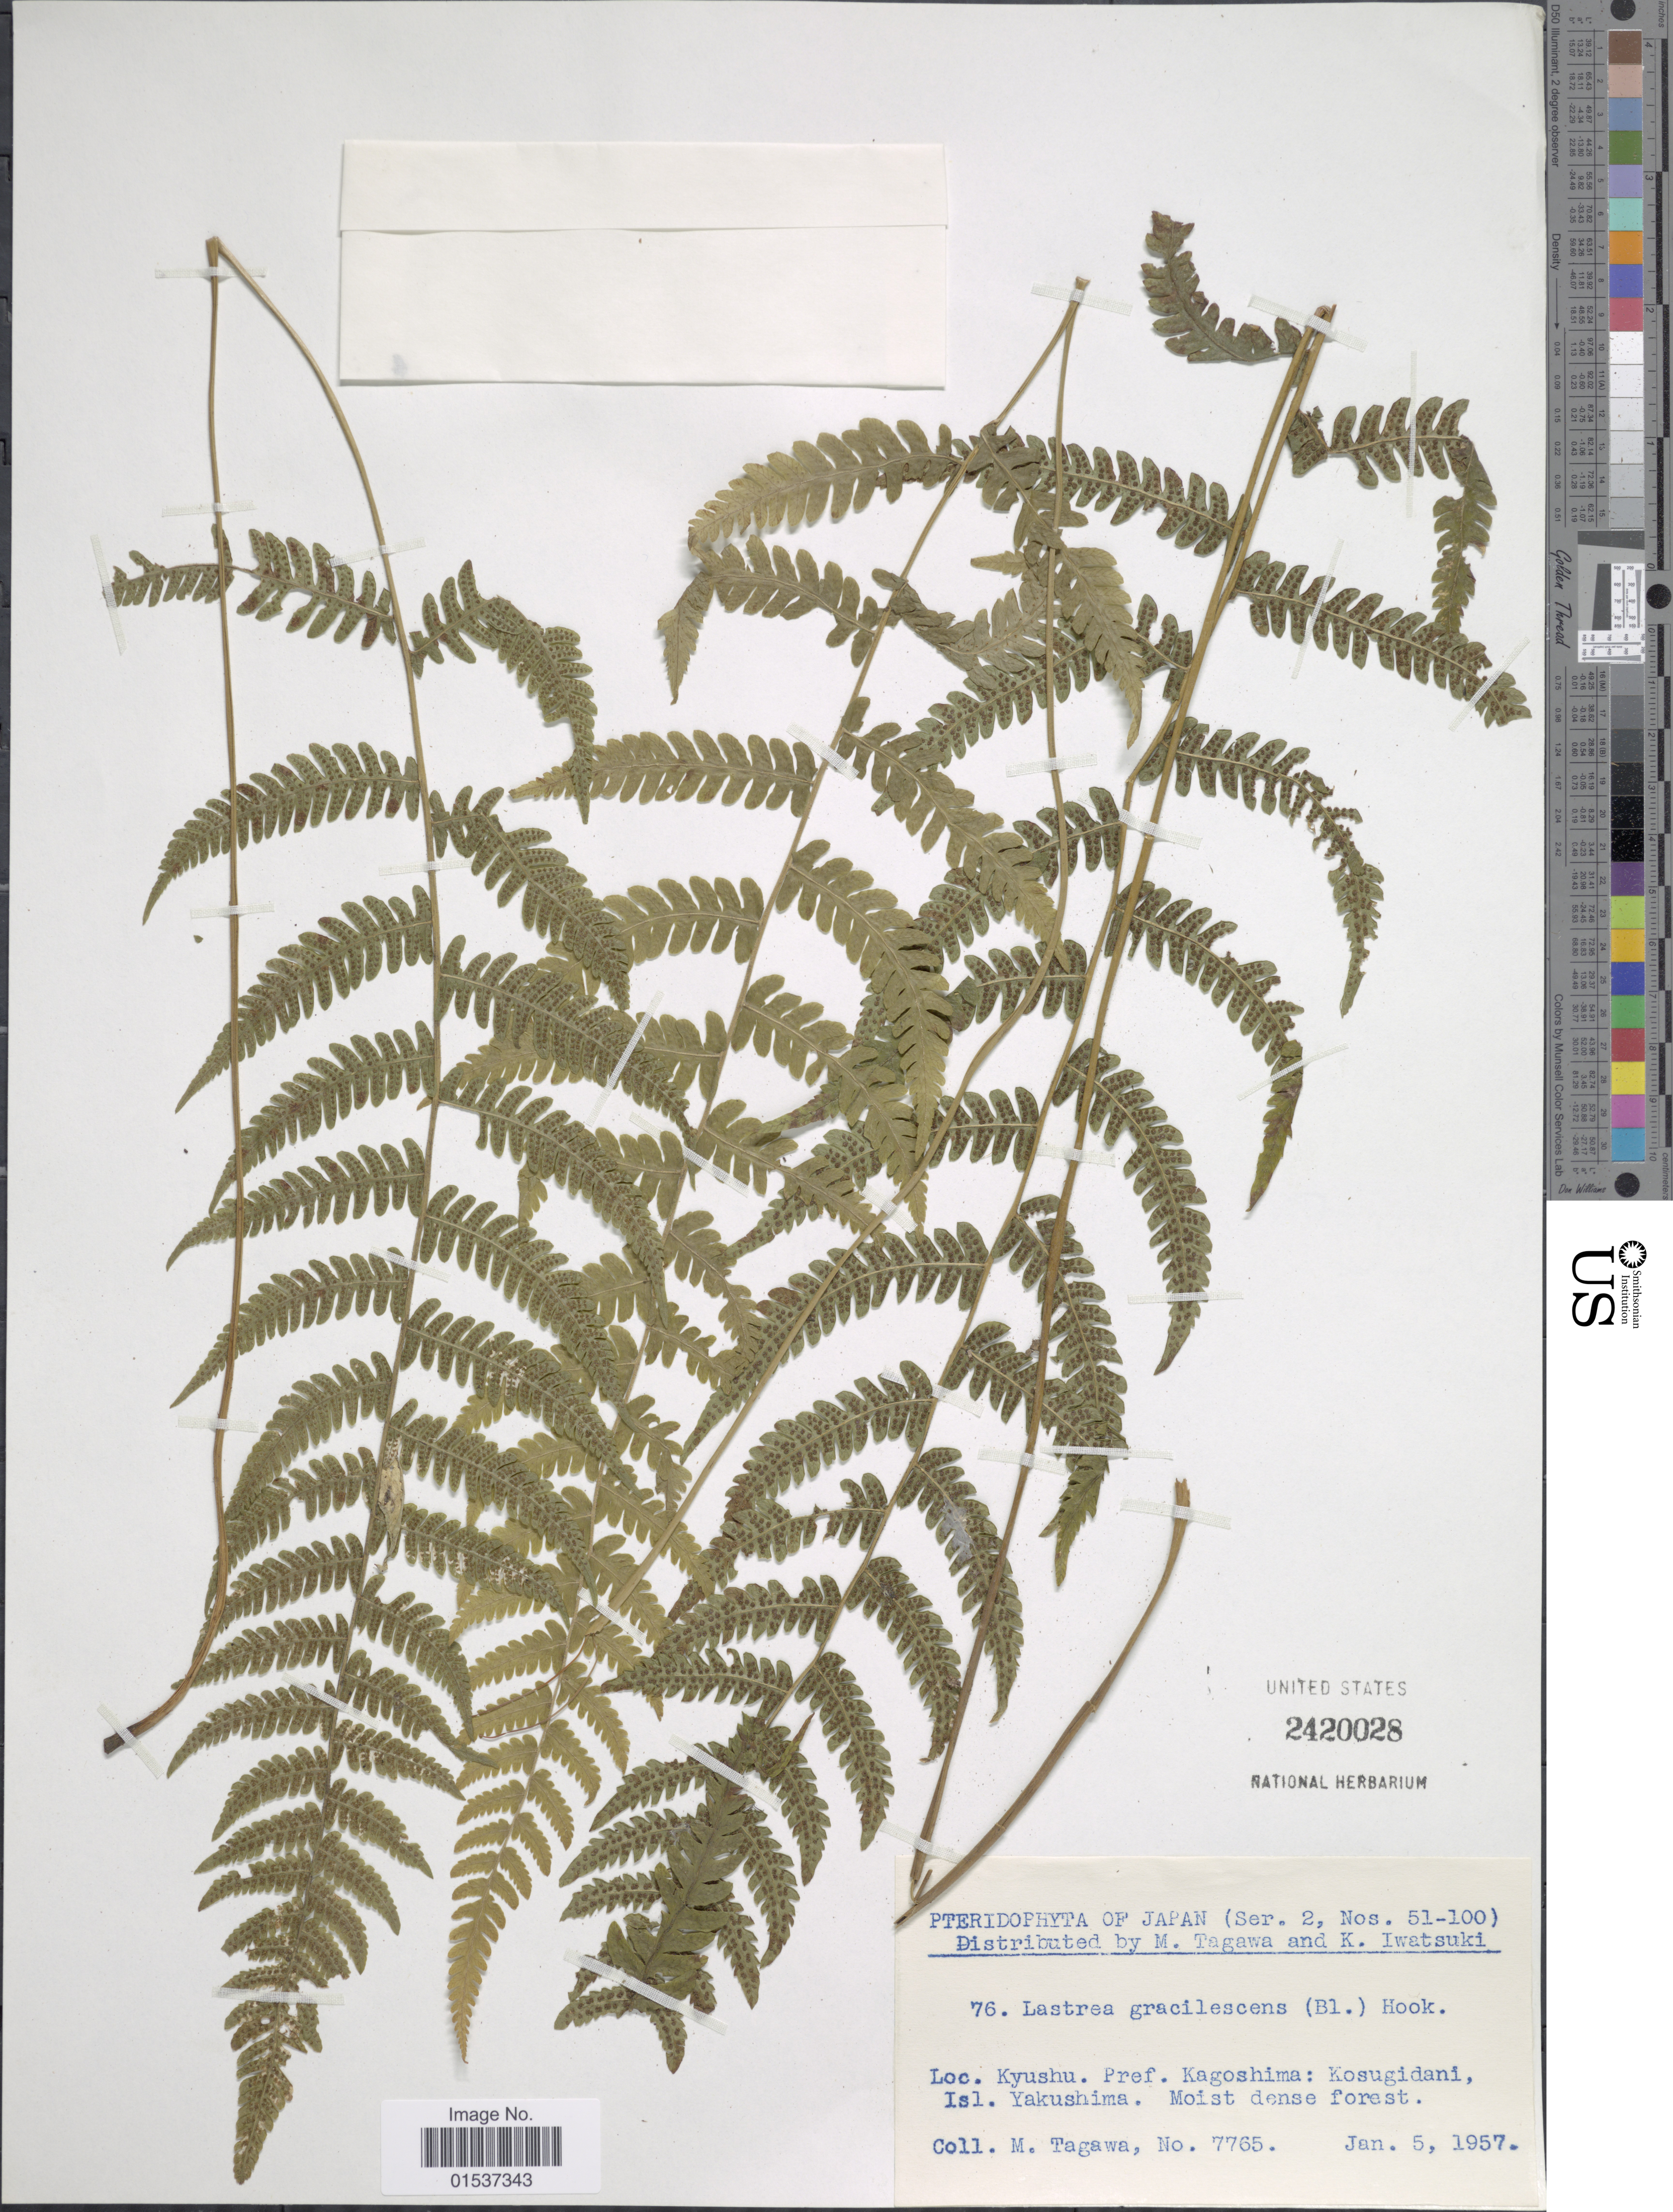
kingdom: Plantae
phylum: Tracheophyta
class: Polypodiopsida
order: Polypodiales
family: Thelypteridaceae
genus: Metathelypteris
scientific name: Metathelypteris gracilescens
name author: (Blume) Ching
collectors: M. Tagawa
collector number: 7765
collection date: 1957-01-05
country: Japan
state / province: Kagosima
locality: Kyushu, Pref. Kagoshima : Kosugidani, Isl. Yakushima.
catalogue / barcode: US 2420028